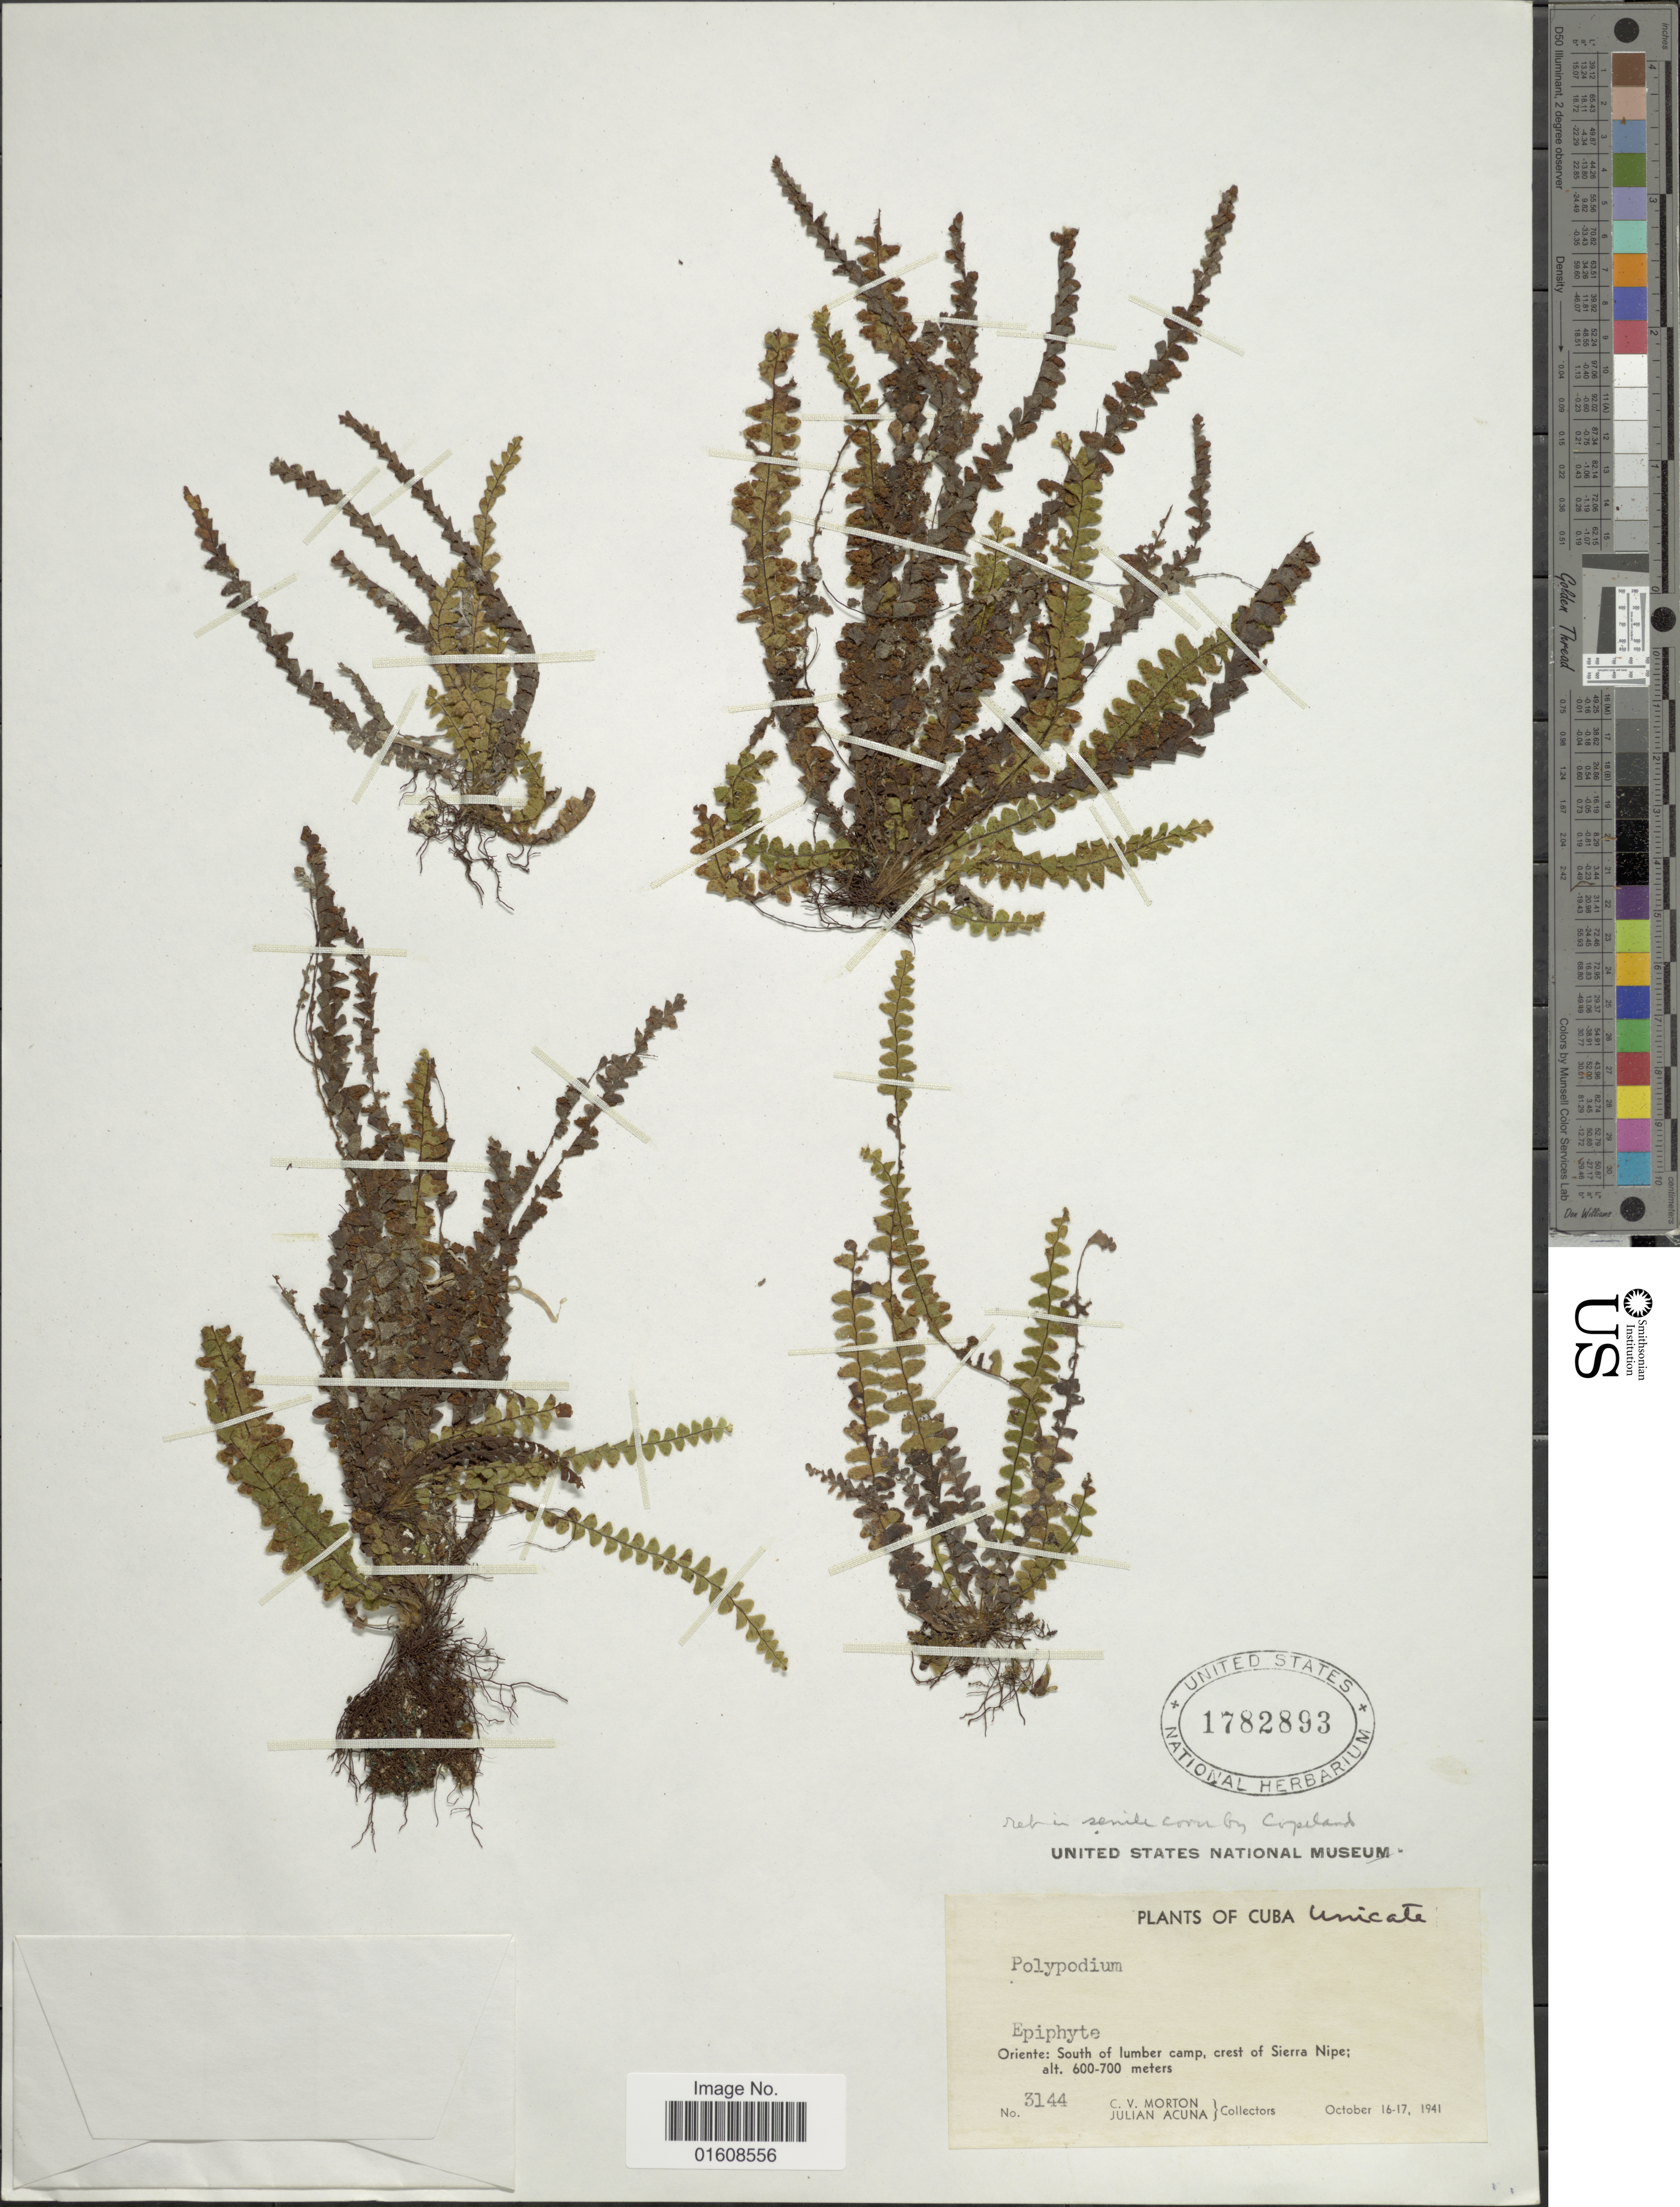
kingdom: Plantae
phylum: Tracheophyta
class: Polypodiopsida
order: Polypodiales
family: Polypodiaceae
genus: Alansmia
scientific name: Alansmia cultrata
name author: (Bory ex Willd.) Moguel & M. Kessler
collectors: C. V. Morton & J. B. Acuña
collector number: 3144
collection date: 1941-10-16/1941-10-17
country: Cuba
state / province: Oriente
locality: South of lumber camp, crest of Sierra Nipe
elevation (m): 600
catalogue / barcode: US 1782893